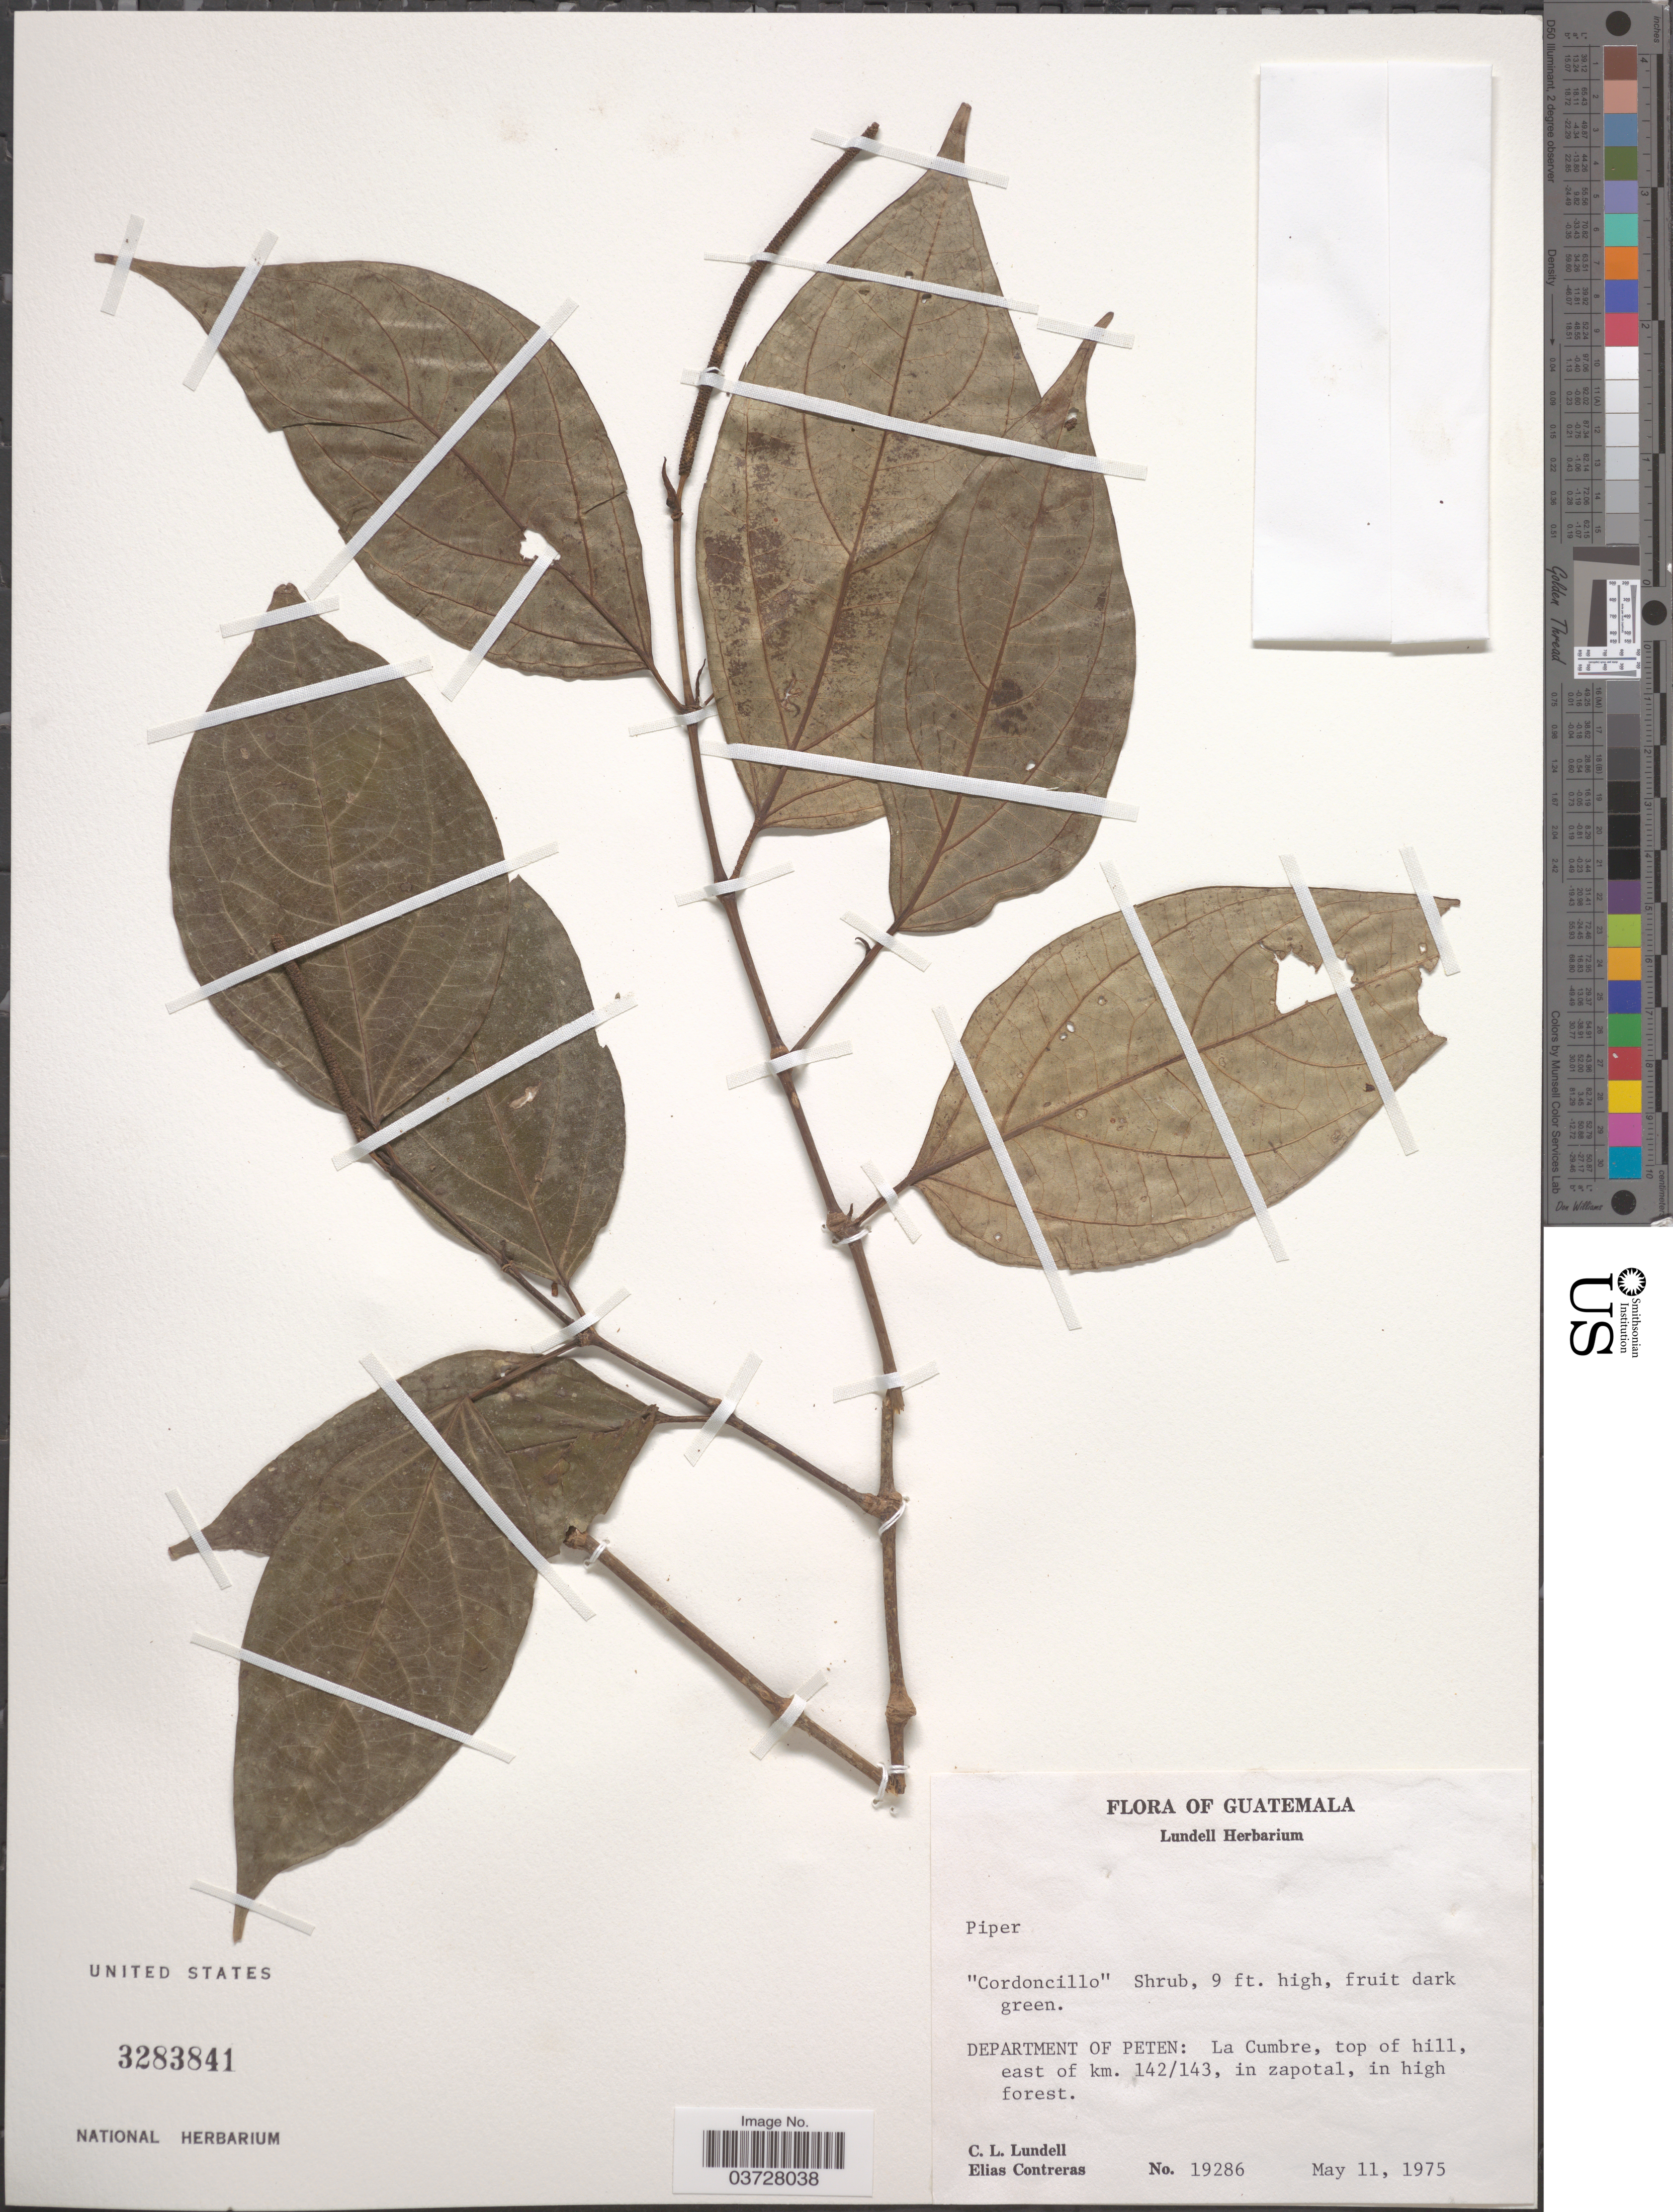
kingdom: Plantae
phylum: Tracheophyta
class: Magnoliopsida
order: Piperales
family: Piperaceae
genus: Piper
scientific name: Piper sp.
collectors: C. L. Lundell & E. Contreras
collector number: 19286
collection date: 1975-05-11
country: Guatemala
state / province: El Peten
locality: Department of Peten: La Cumbre, top of hill, east of km. 142/143.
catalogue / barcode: US 3283841